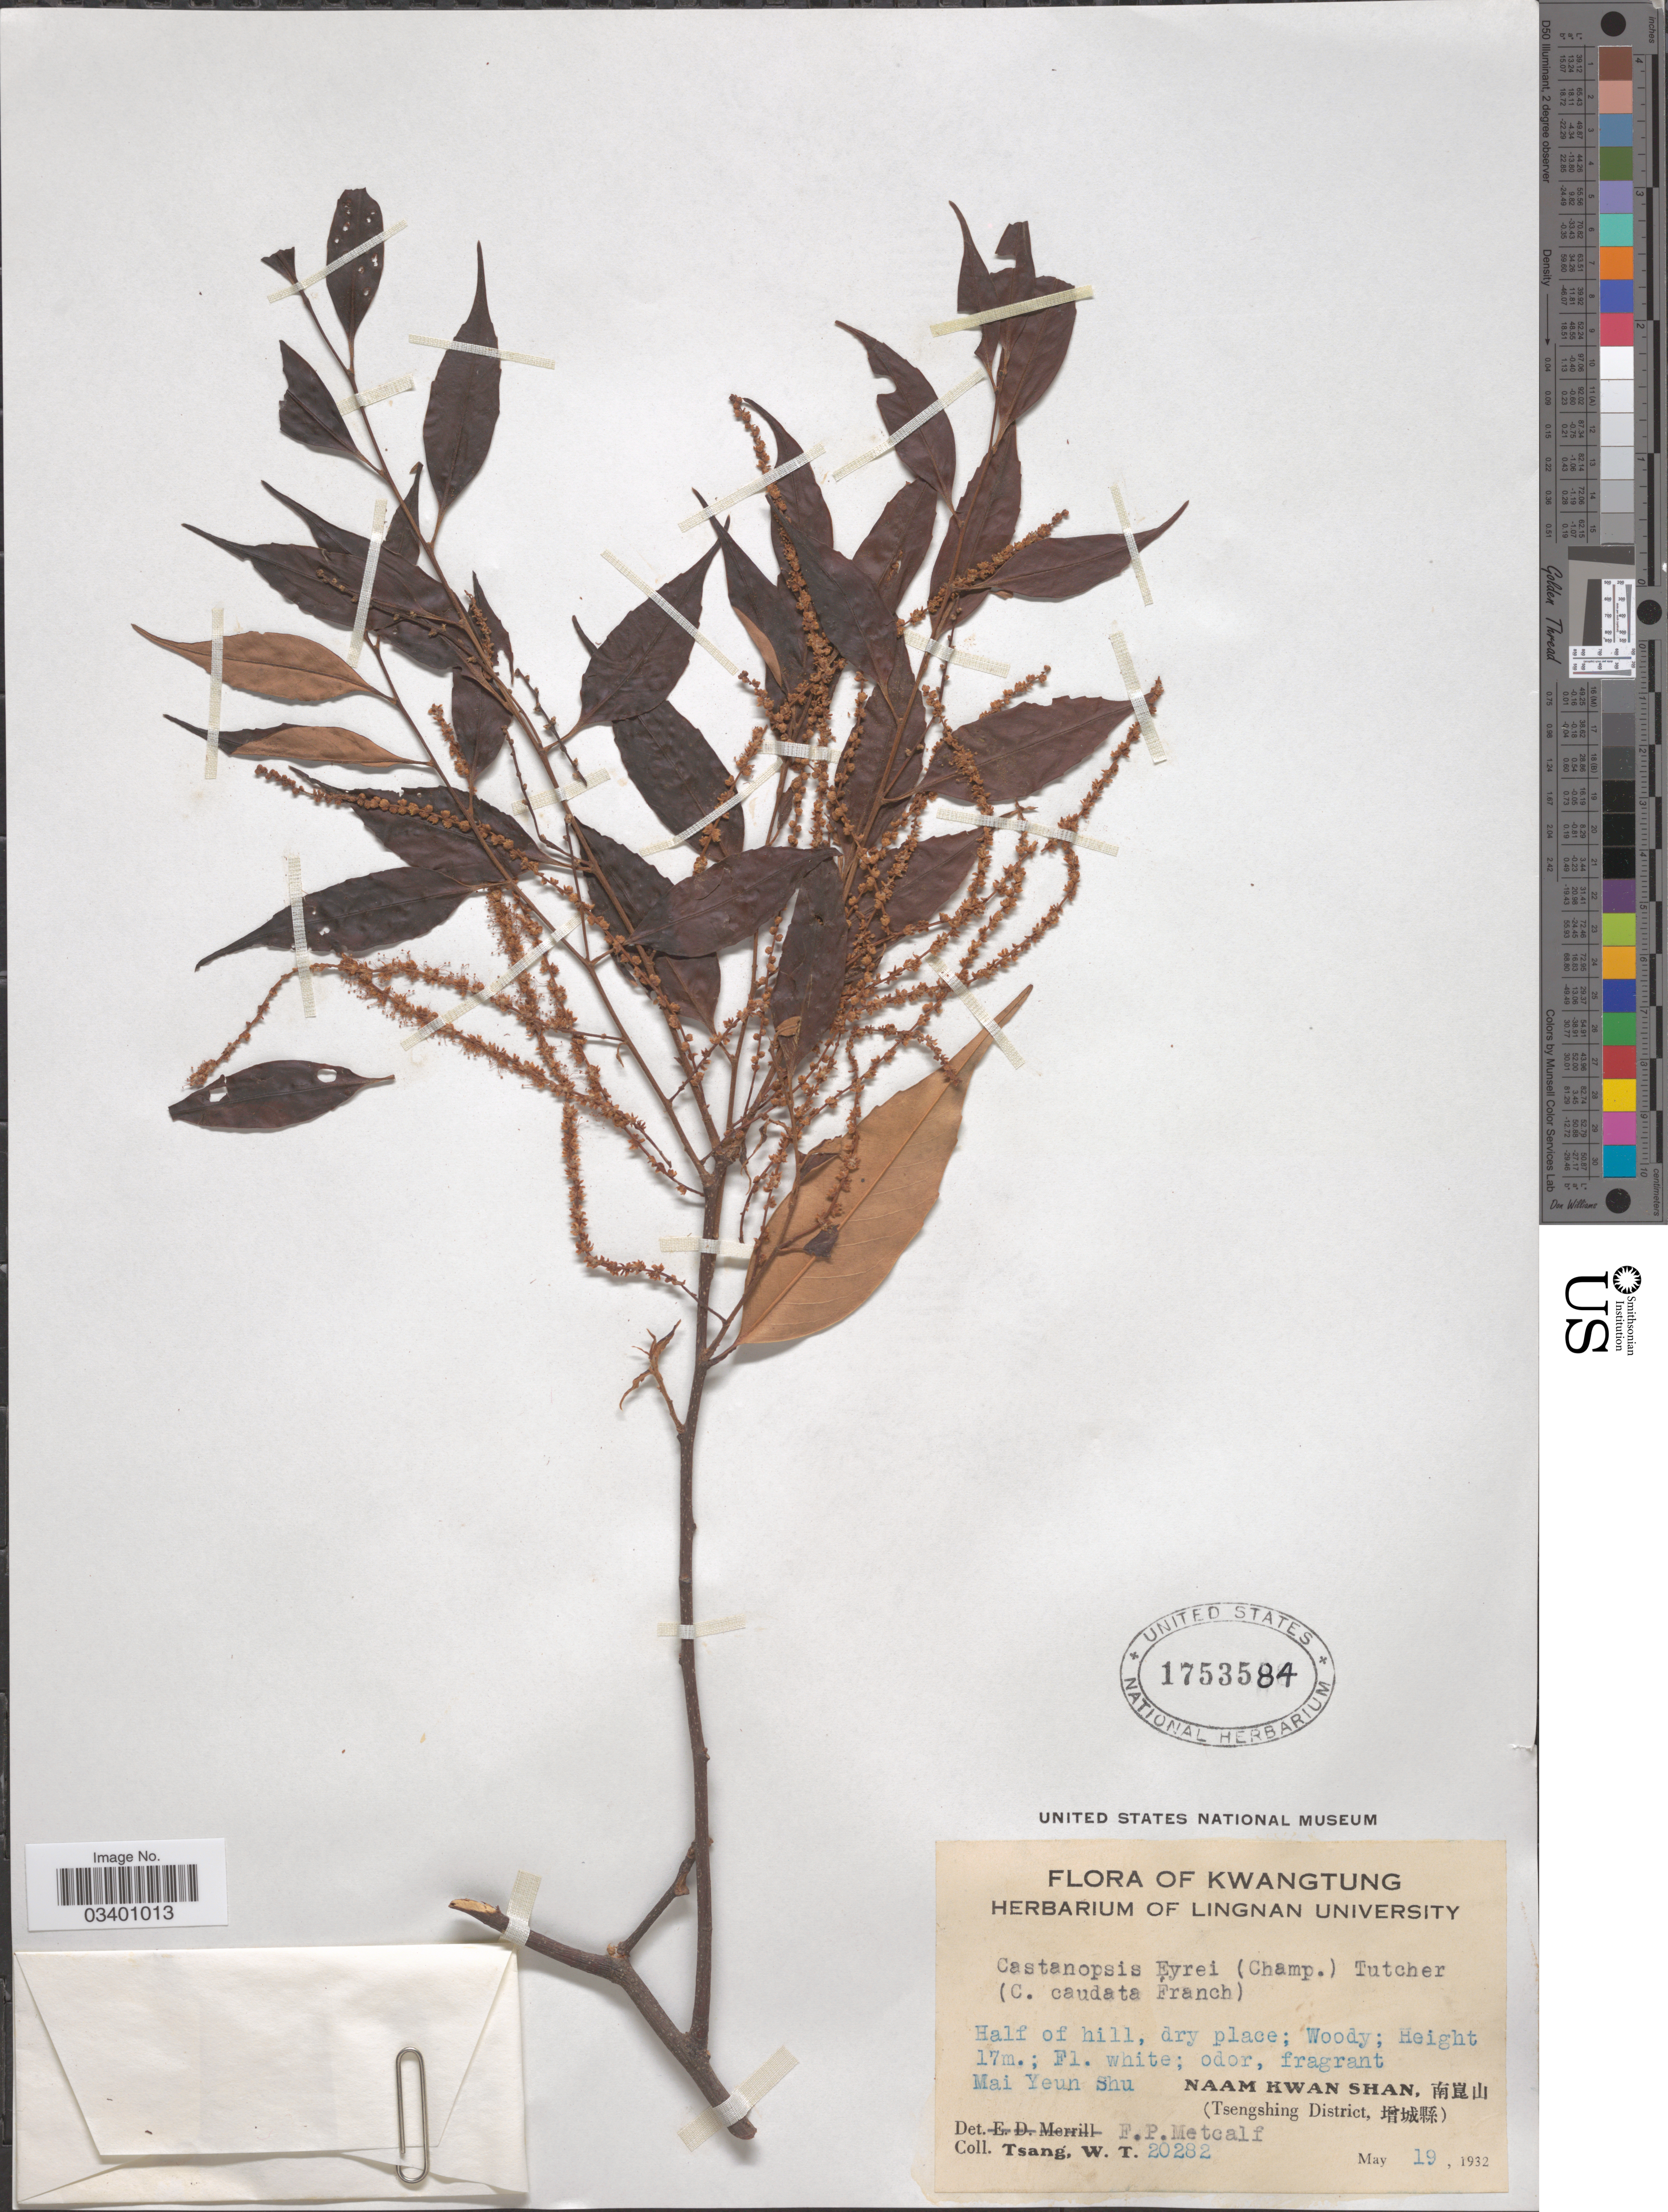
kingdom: Plantae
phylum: Tracheophyta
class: Magnoliopsida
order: Fagales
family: Fagaceae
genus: Castanopsis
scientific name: Castanopsis eyrei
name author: Tutcher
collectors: W. T. Tsang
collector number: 20282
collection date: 1932-05-19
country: China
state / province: Guangdong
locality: Kwatung.Mai Yeun Shu, Naam Kwan Shan, (Tsengshing District.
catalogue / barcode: US 1753584